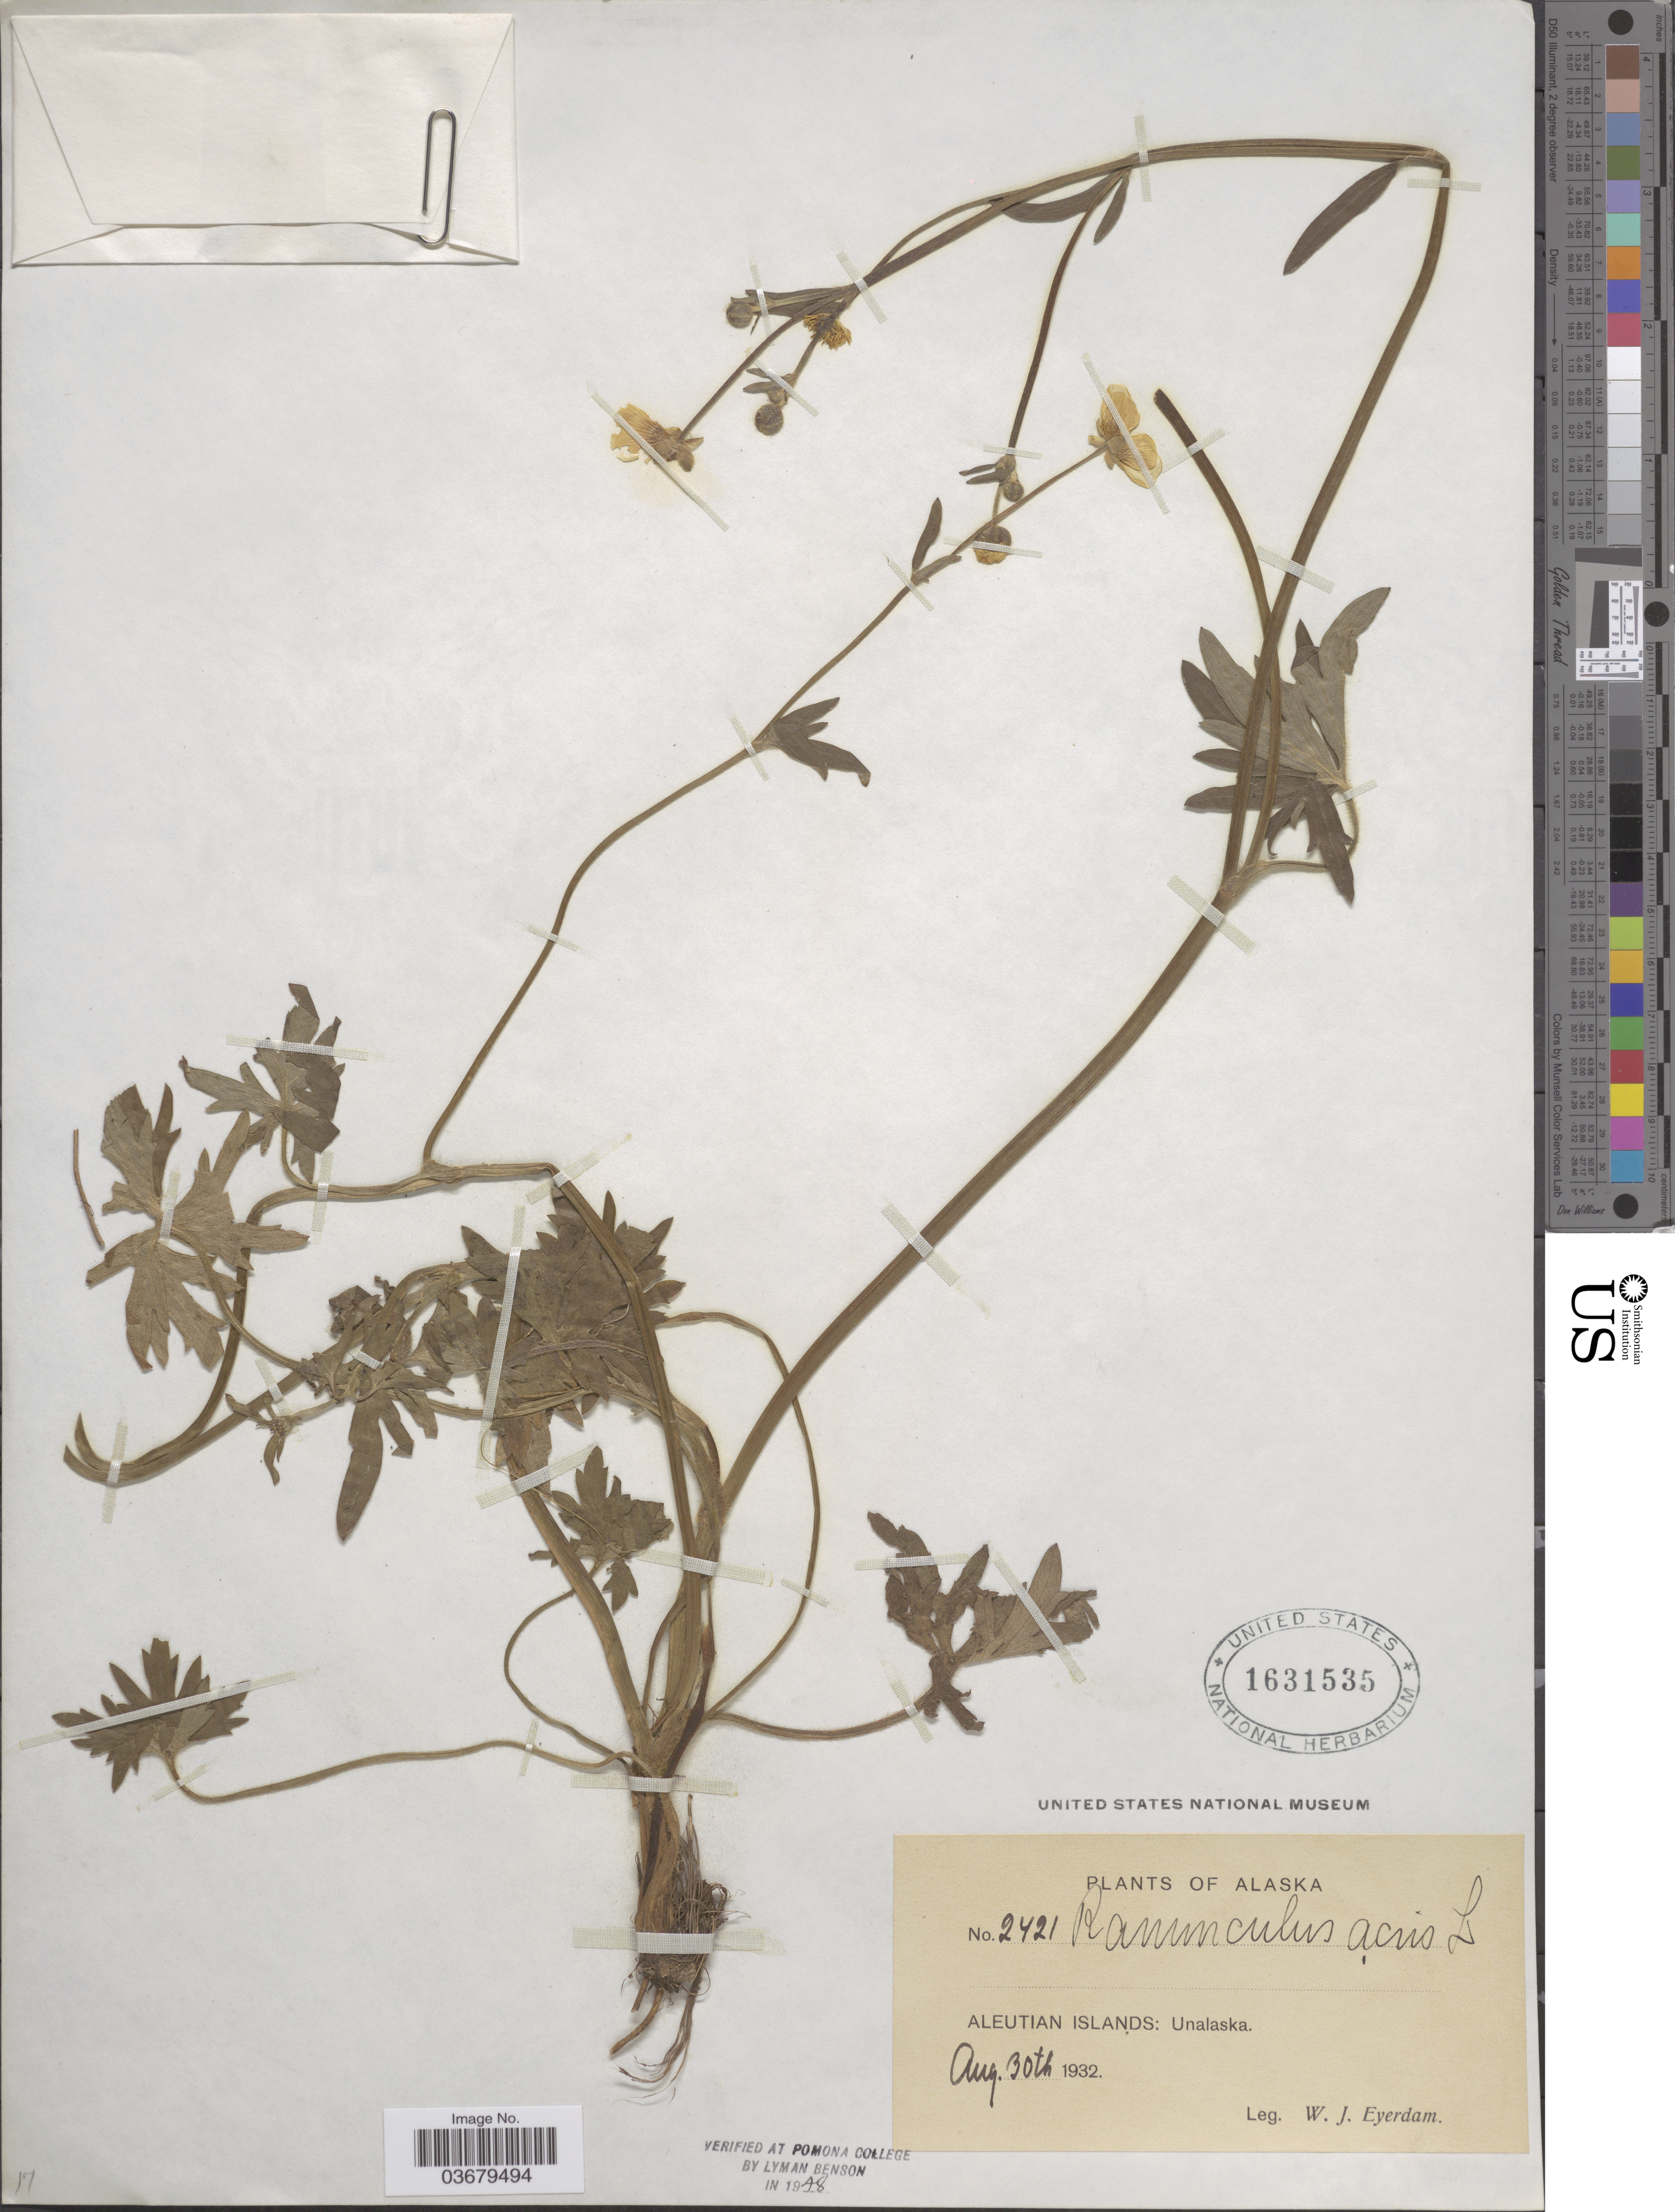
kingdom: Plantae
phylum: Tracheophyta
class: Magnoliopsida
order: Ranunculales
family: Ranunculaceae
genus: Ranunculus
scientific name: Ranunculus acris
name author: L.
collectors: W. J. Eyerdam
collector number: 2421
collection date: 1932-08-30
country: United States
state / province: Alaska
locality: Aleutian Islands: Unalaska.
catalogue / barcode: US 1631535